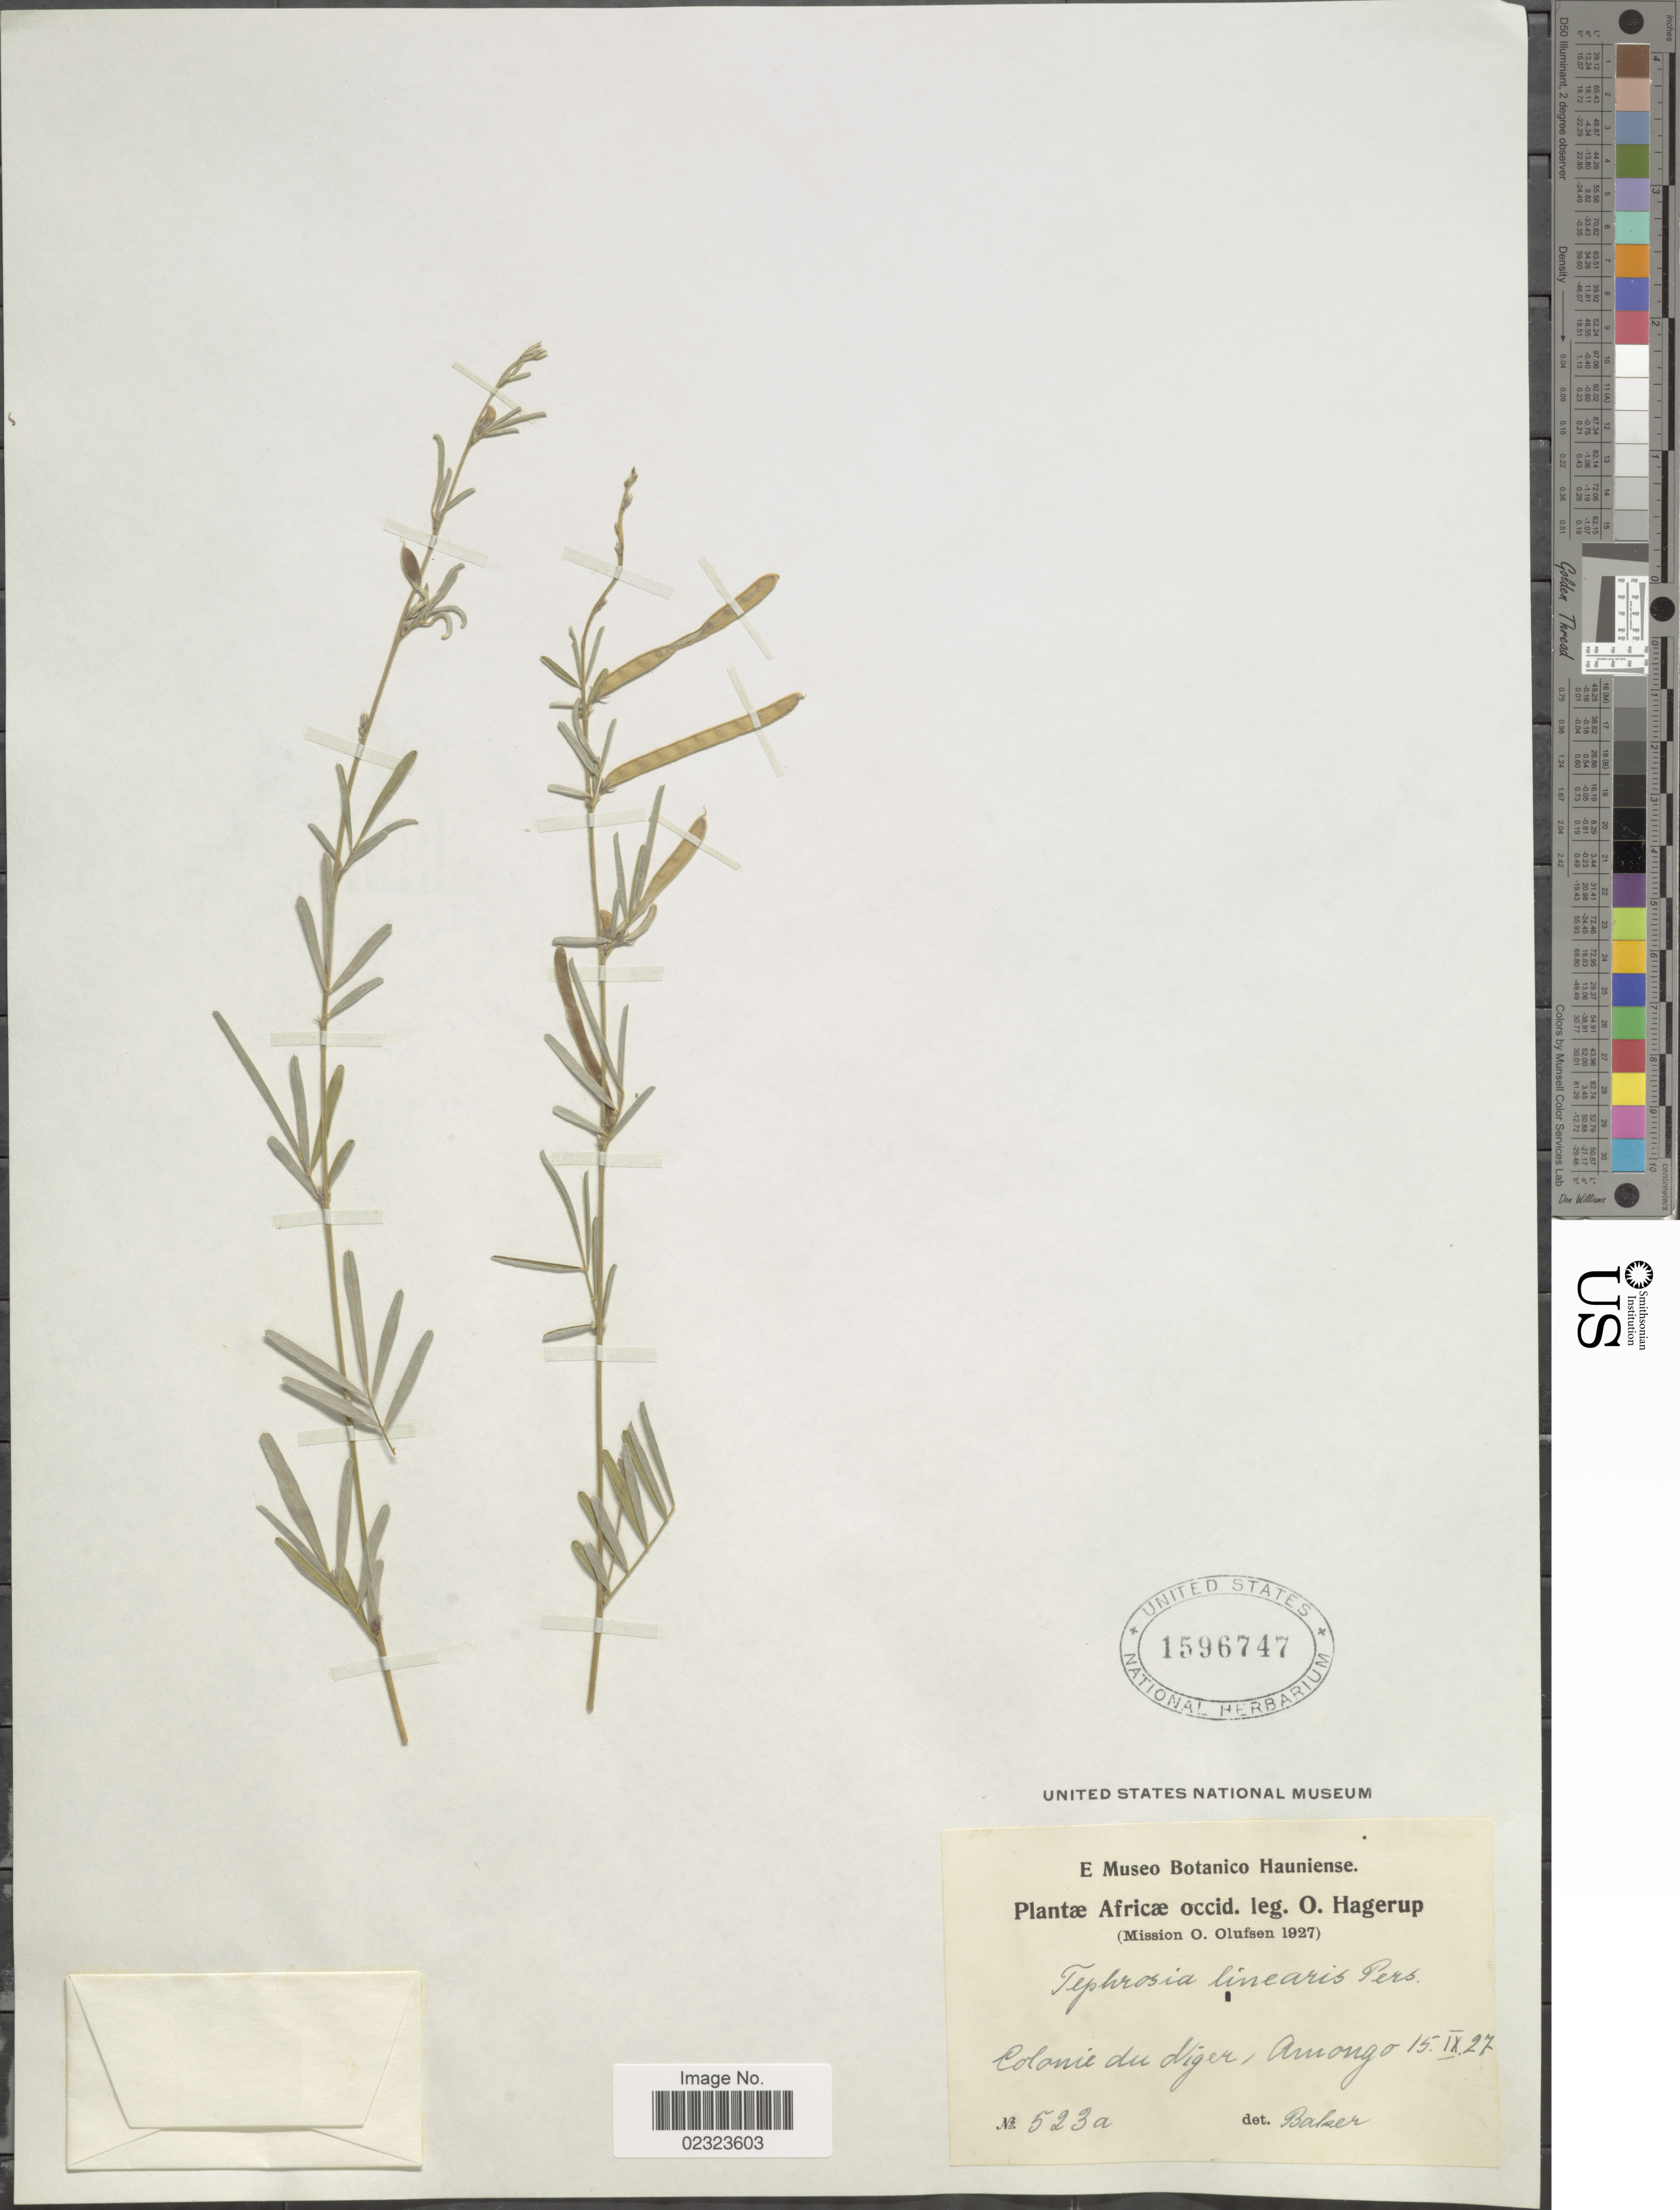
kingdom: Plantae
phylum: Tracheophyta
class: Magnoliopsida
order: Fabales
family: Fabaceae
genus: Tephrosia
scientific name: Tephrosia linearis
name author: (Willd.) Pers.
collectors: O. Hagerup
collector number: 523a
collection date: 1927-09-15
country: Nigeria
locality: Africae occid., Colonie du Niger, Amongo.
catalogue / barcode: US 1596747